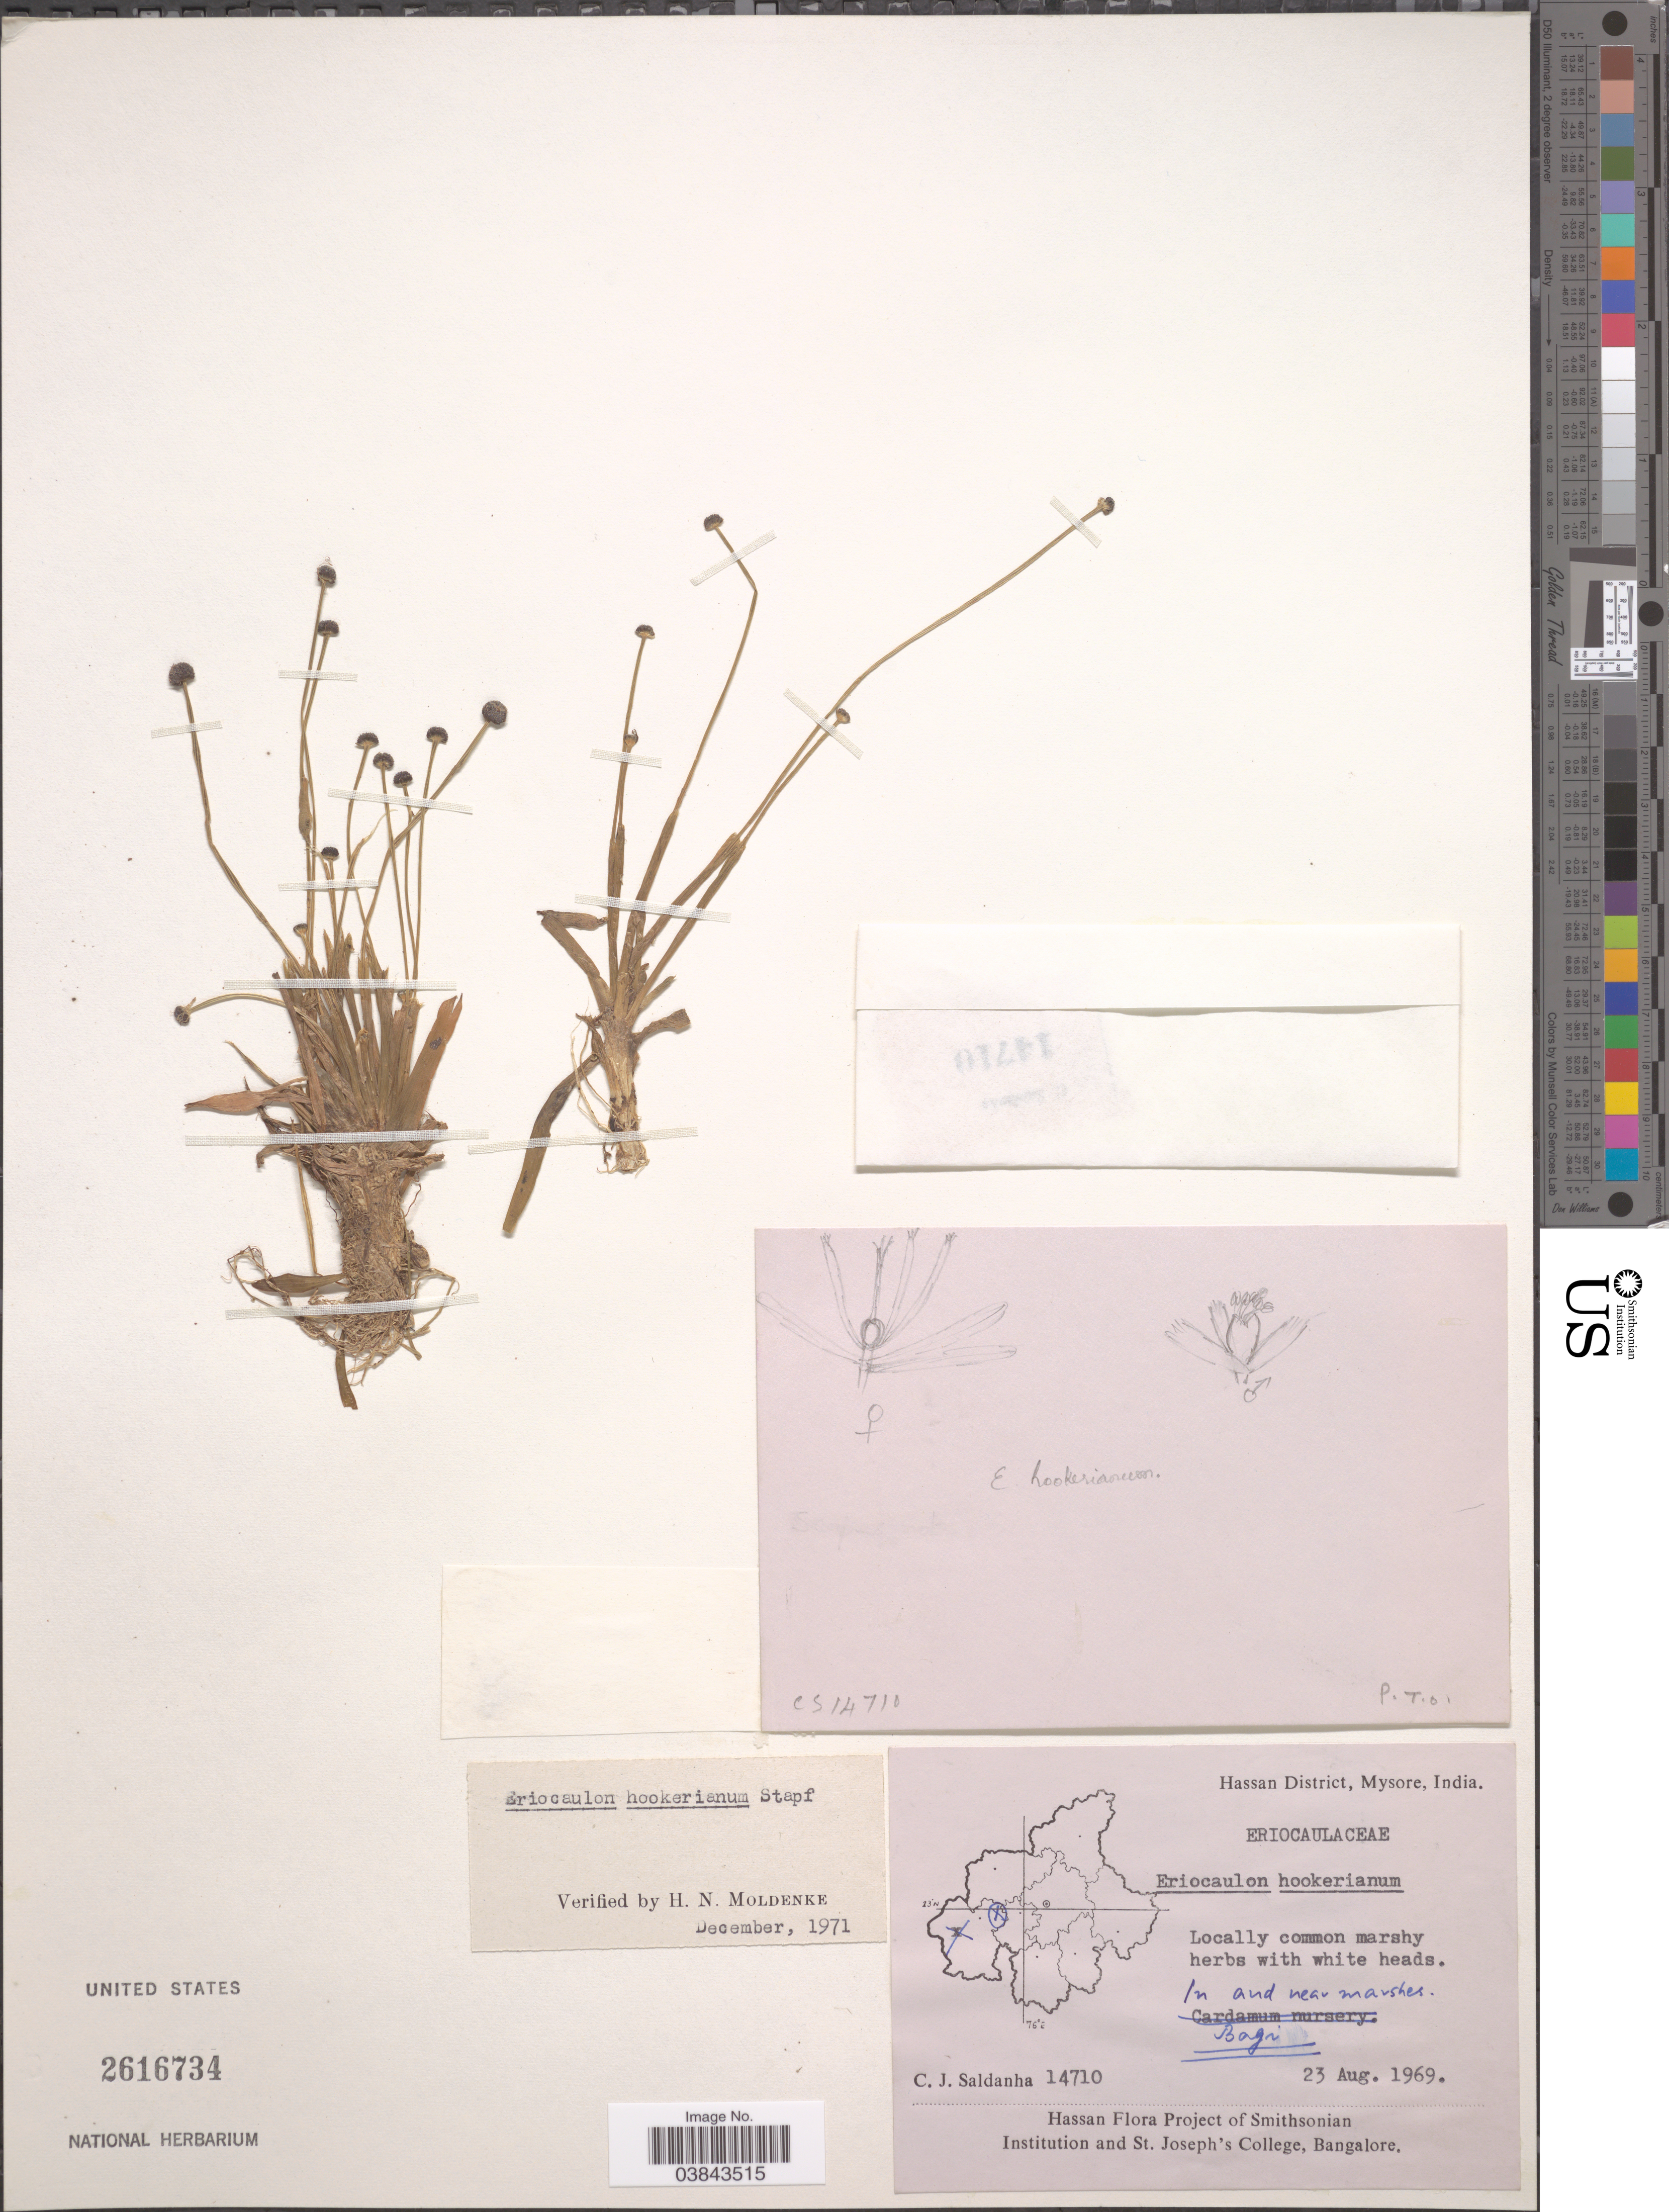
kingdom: Plantae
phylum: Tracheophyta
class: Liliopsida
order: Poales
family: Eriocaulaceae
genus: Eriocaulon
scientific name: Eriocaulon hookerianum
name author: Stapf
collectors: C. J. Saldanha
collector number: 14710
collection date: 1969-08-23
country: India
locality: Hassan District, Mysore. Bagi.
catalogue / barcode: US 2616734